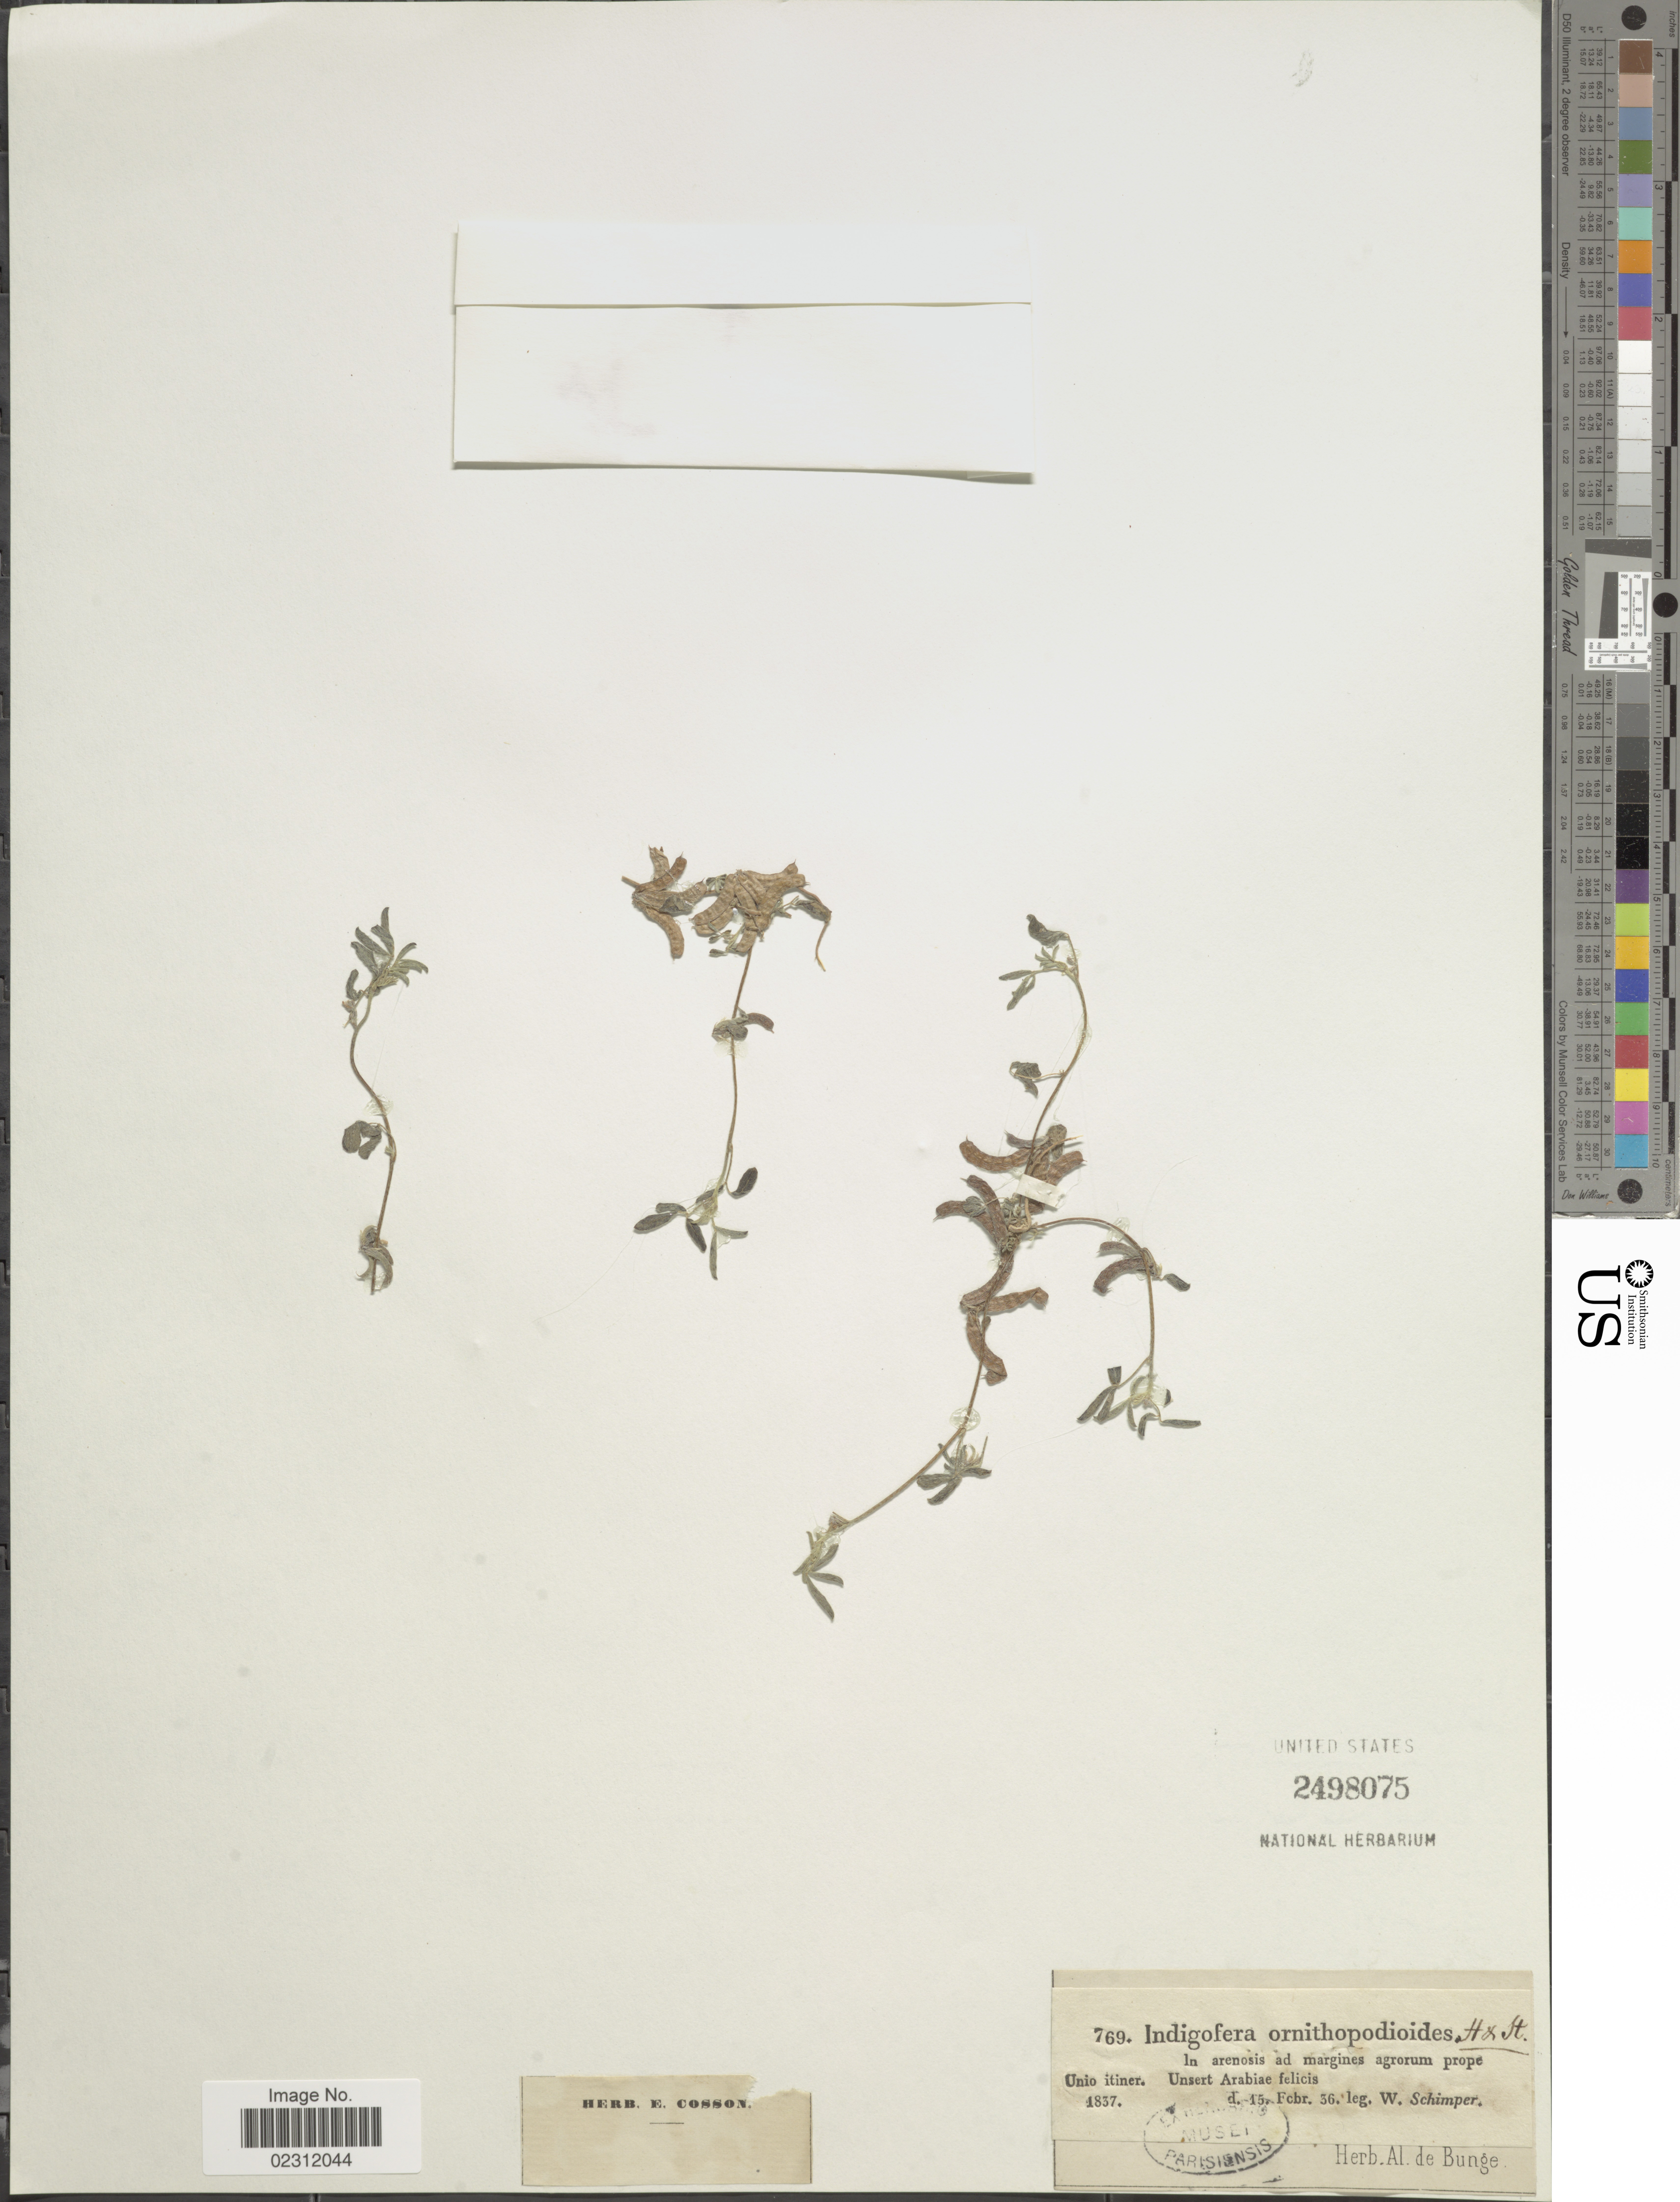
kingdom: Plantae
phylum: Tracheophyta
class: Magnoliopsida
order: Fabales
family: Fabaceae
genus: Indigofera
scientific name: Indigofera ornithopodioides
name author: Schumach. & Thonn.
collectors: W. Schimper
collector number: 769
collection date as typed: Transcribed d/m/y: 15/2/36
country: Saudi Arabia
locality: Prope Unsert Arabiae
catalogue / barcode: US 2498075